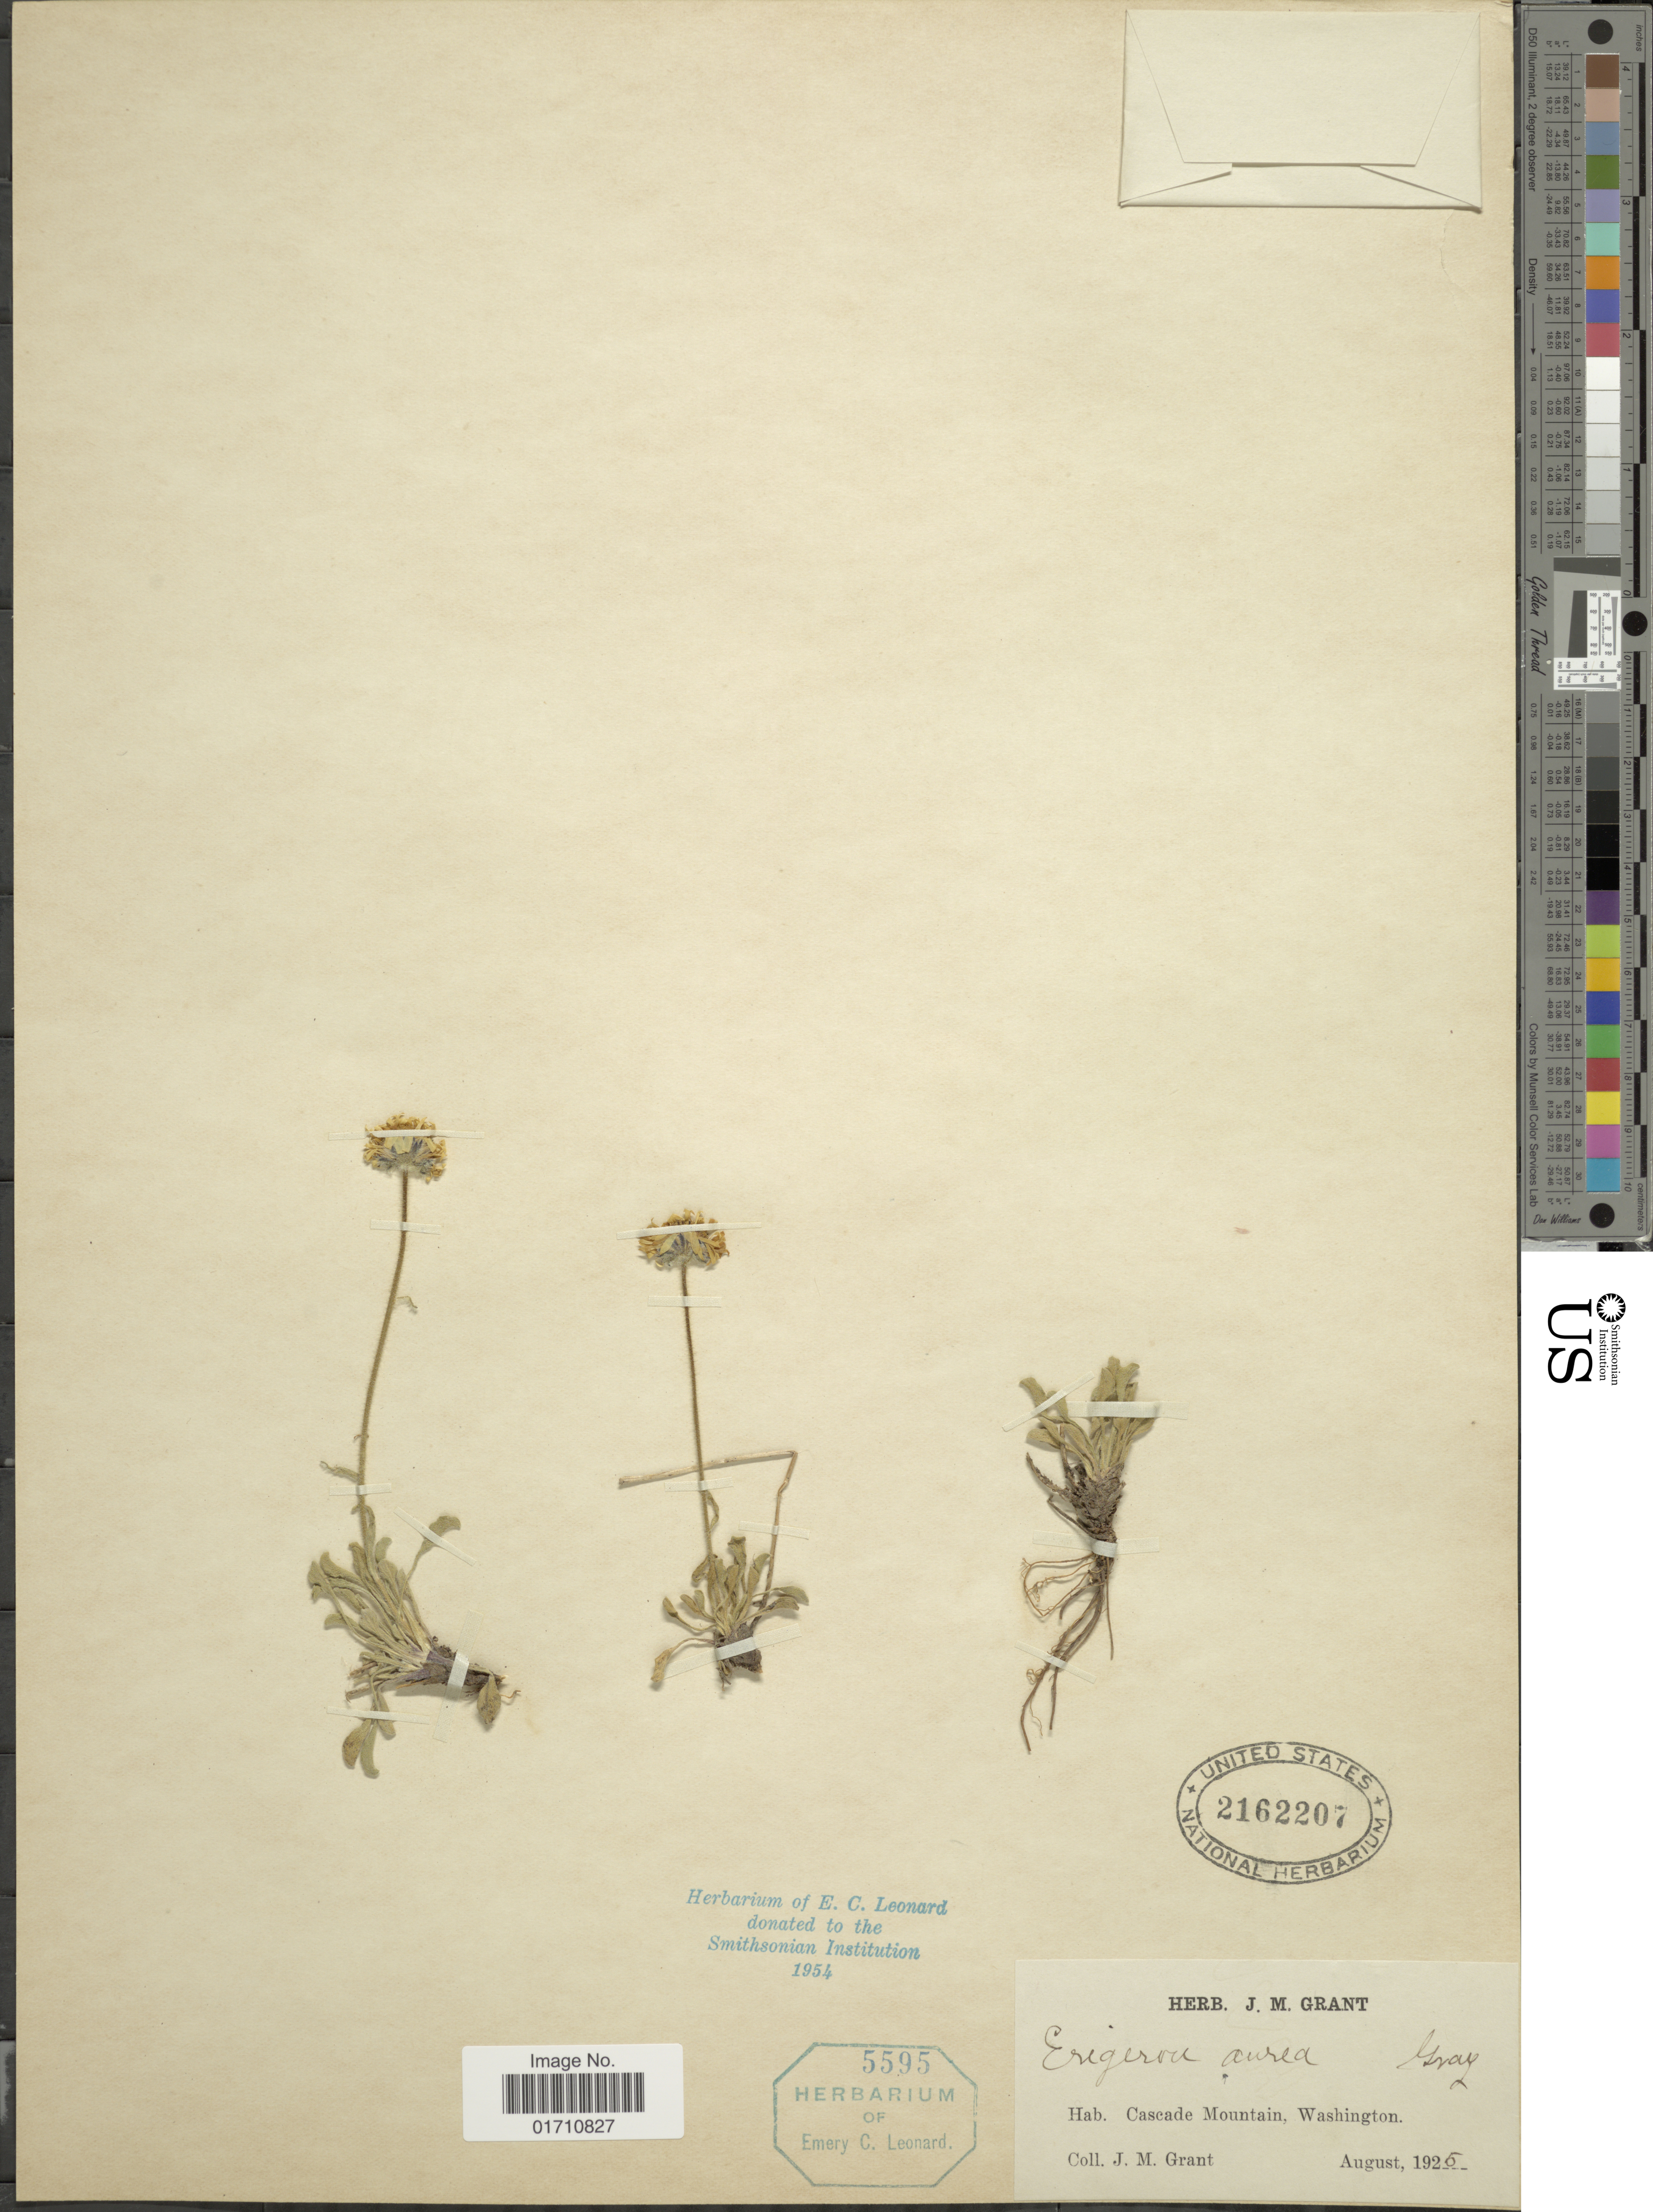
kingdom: Plantae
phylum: Tracheophyta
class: Magnoliopsida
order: Asterales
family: Asteraceae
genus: Erigeron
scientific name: Erigeron aureus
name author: Greene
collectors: J. M. Grant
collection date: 1925-08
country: United States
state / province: Washington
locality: Cascade Mountain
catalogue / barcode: US 2162207